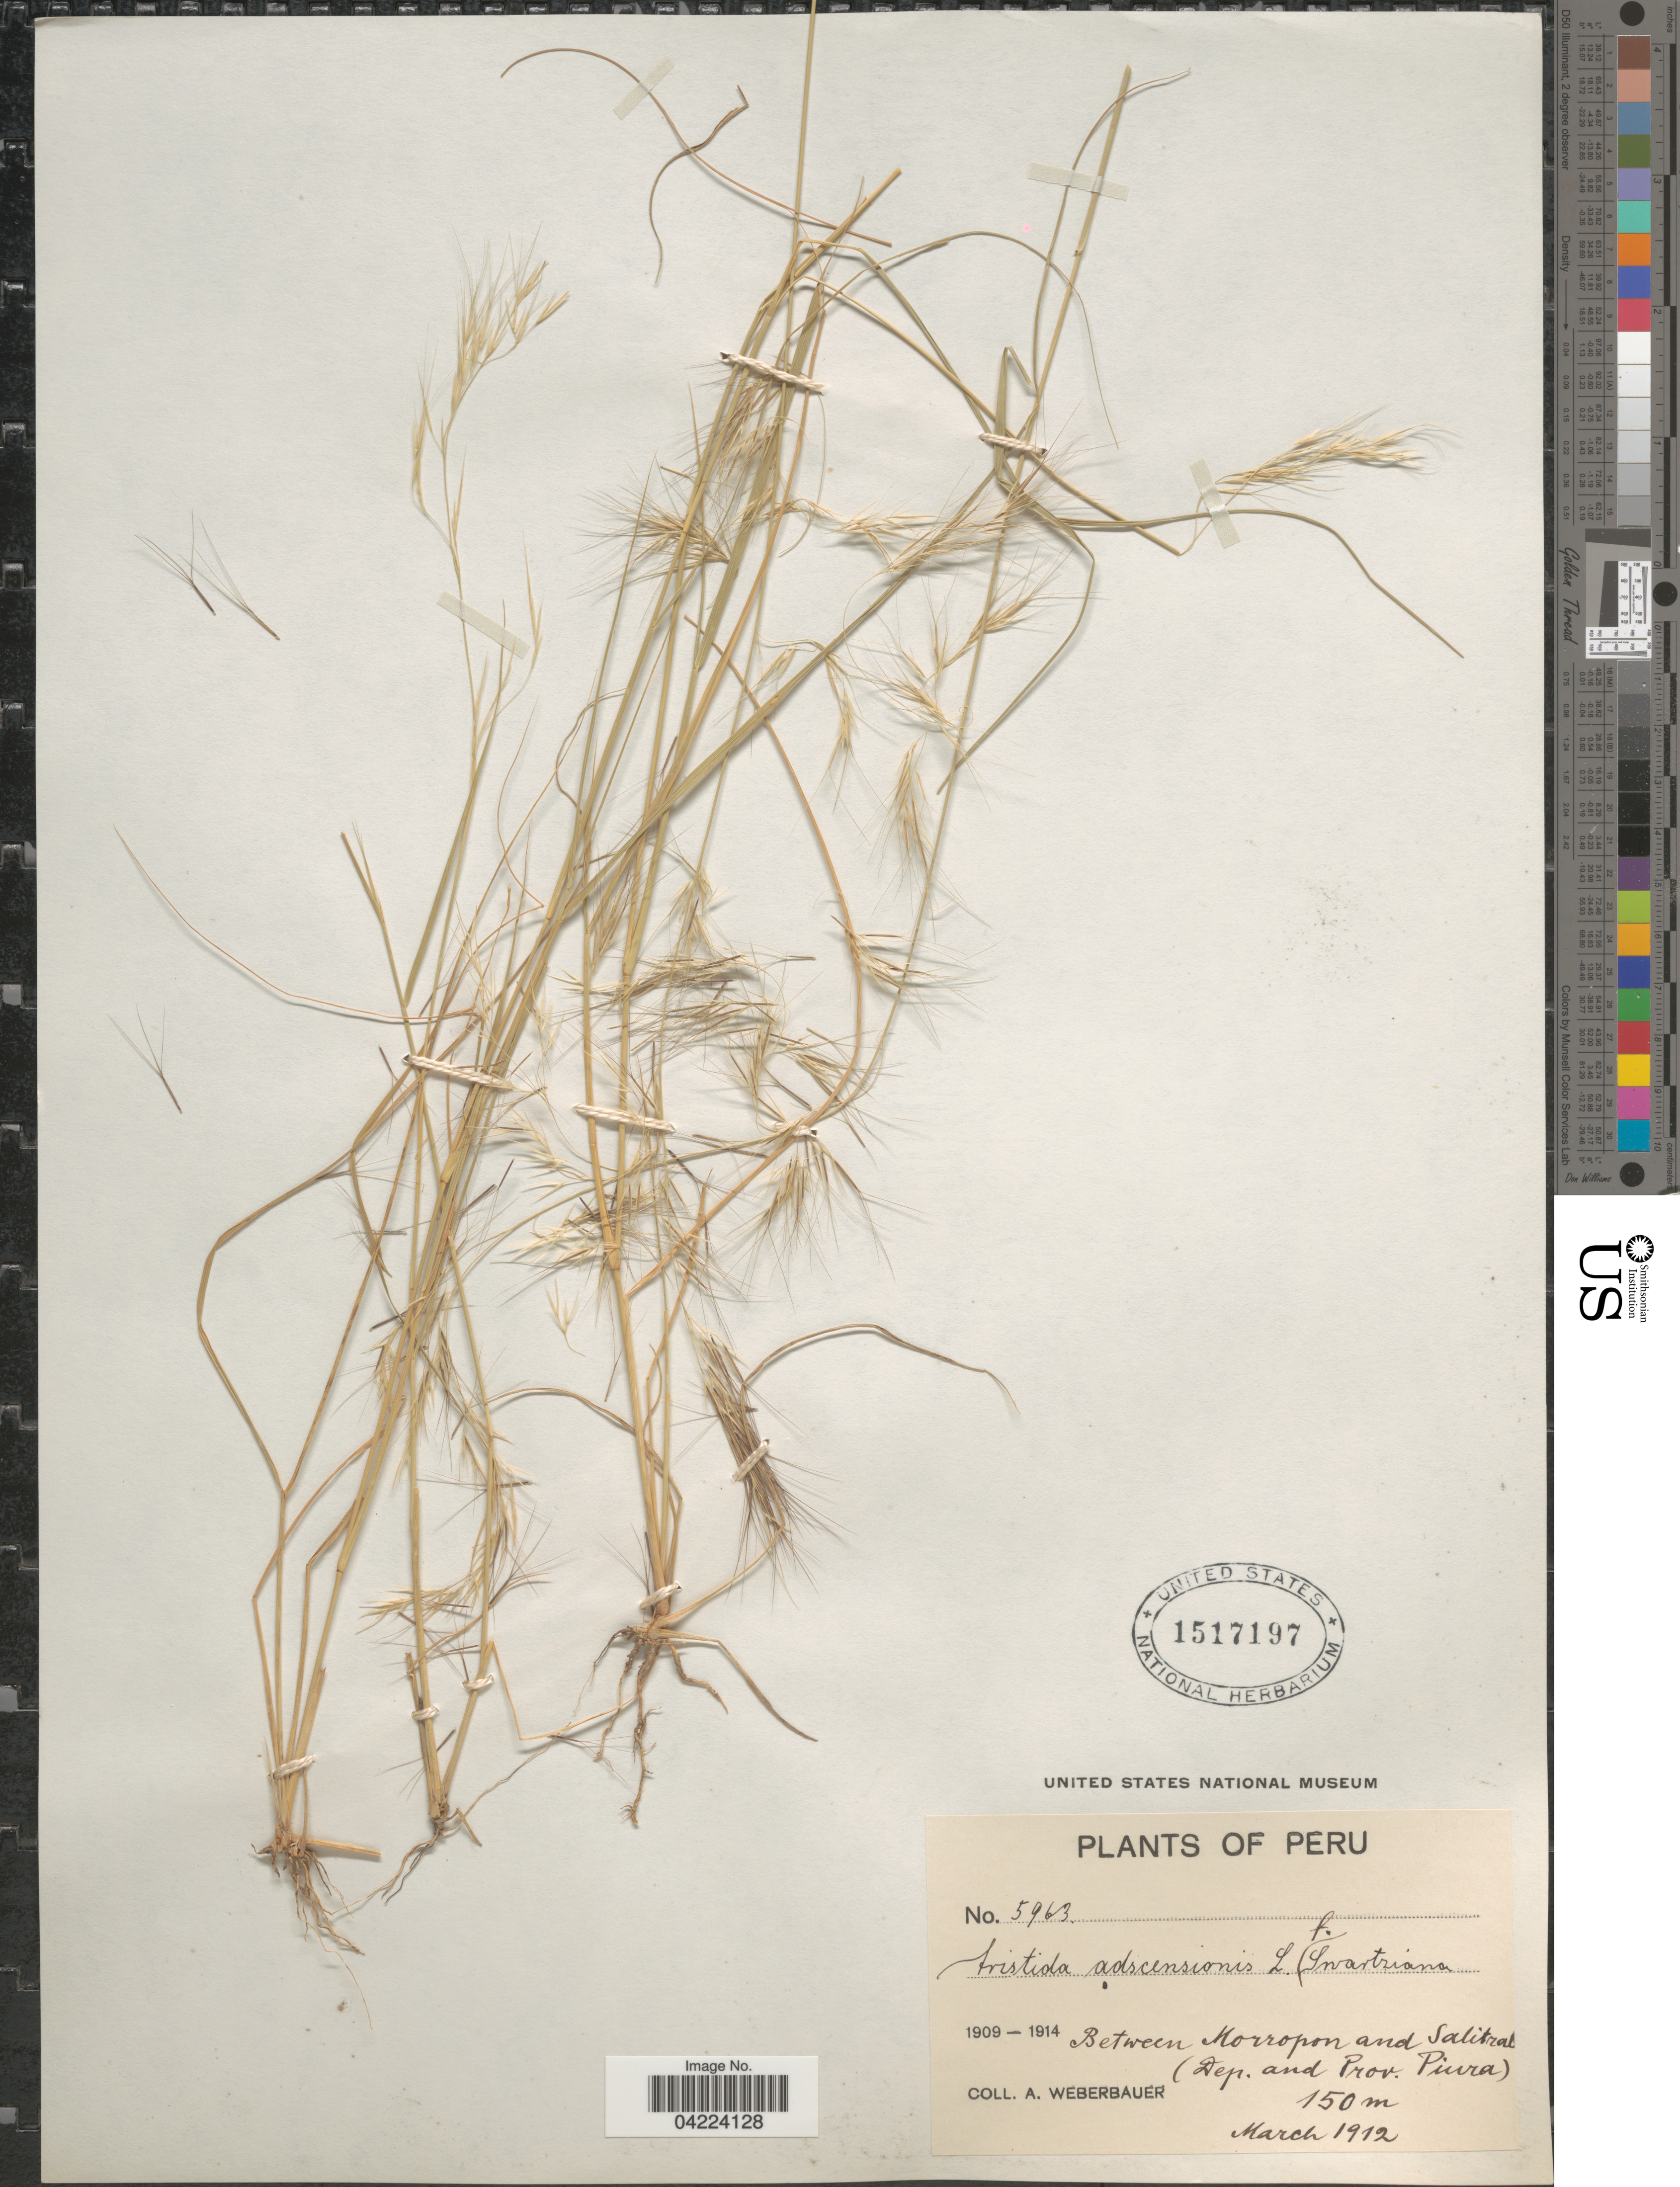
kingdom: Plantae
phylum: Tracheophyta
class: Liliopsida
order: Poales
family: Poaceae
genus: Aristida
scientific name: Aristida adscensionis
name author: L.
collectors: A. Weberbauer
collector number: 5963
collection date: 1912-03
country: Peru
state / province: Piura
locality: Between Morropon and Salitral (Dep. and Prov. Piura).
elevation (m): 150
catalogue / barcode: US 1517197